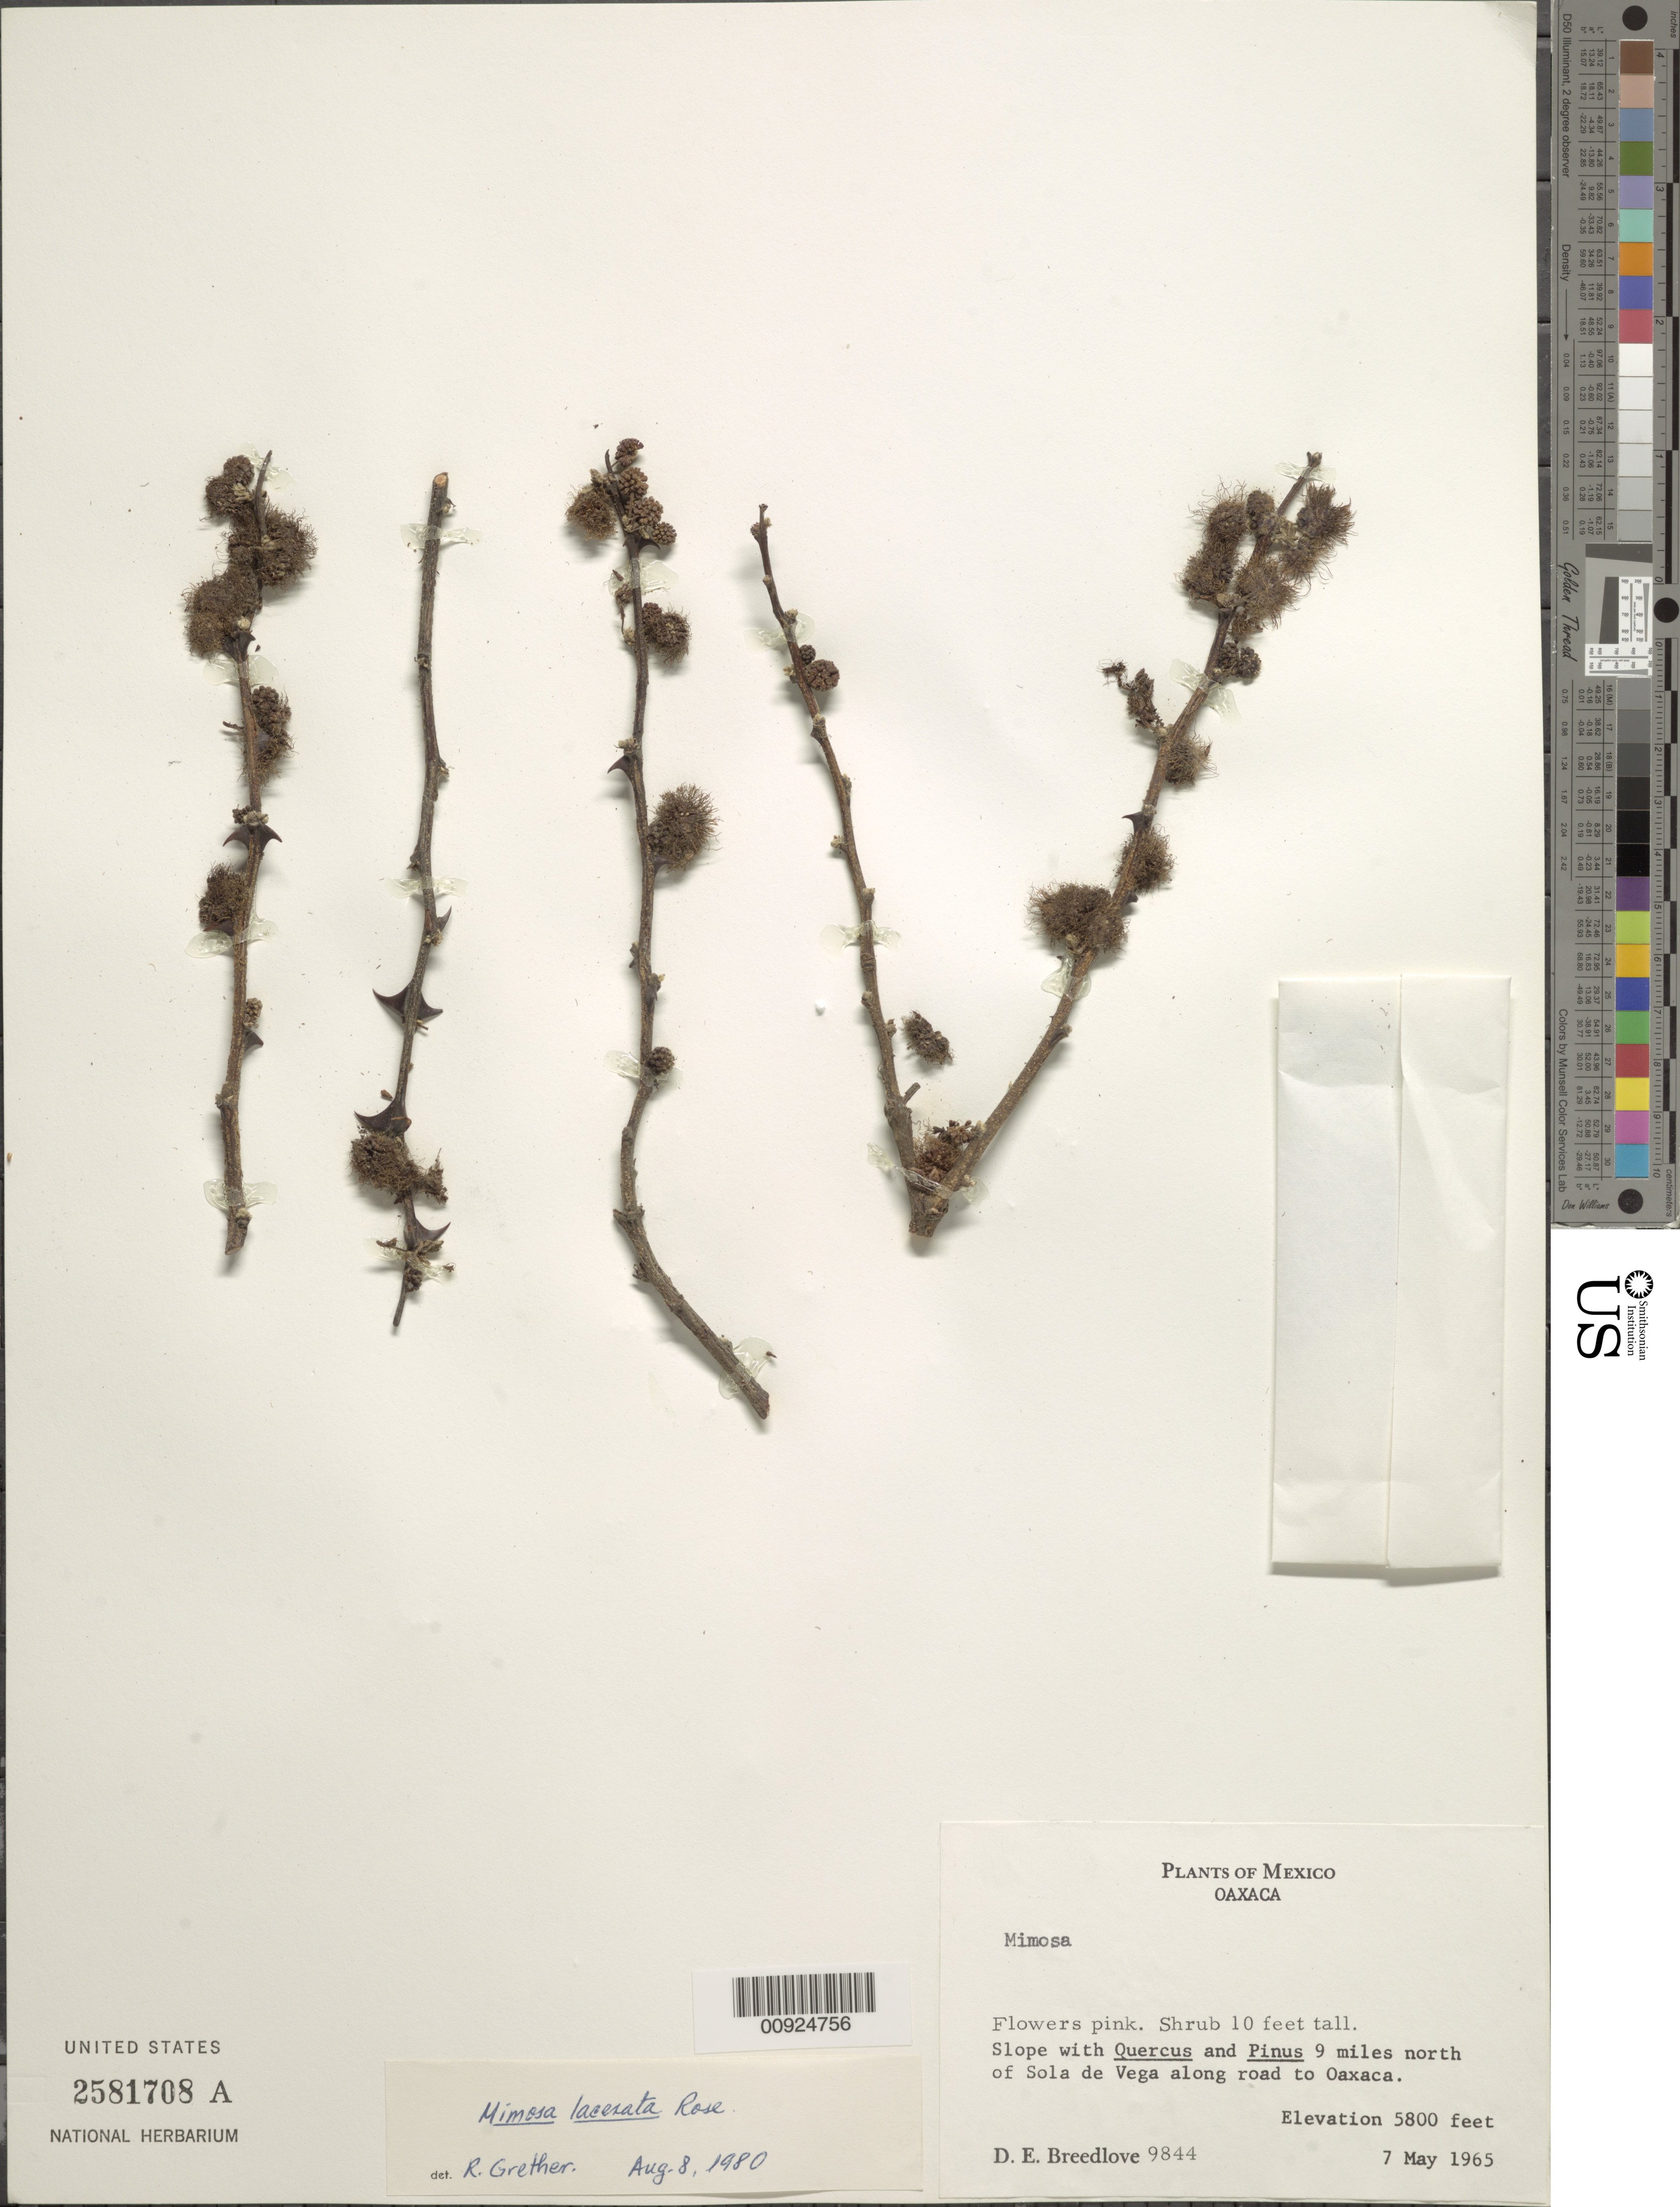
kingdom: Plantae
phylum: Tracheophyta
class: Magnoliopsida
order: Fabales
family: Fabaceae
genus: Mimosa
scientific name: Mimosa lacerata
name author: Rose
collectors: D. E. Breedlove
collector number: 9844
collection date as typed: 07 May 1965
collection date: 1965-05-07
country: Mexico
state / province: Oaxaca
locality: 9 miles north of Sola de Vega along road to Oaxaca.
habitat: Slope with Quercus and Pinus.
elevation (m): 1768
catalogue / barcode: US 2581708A